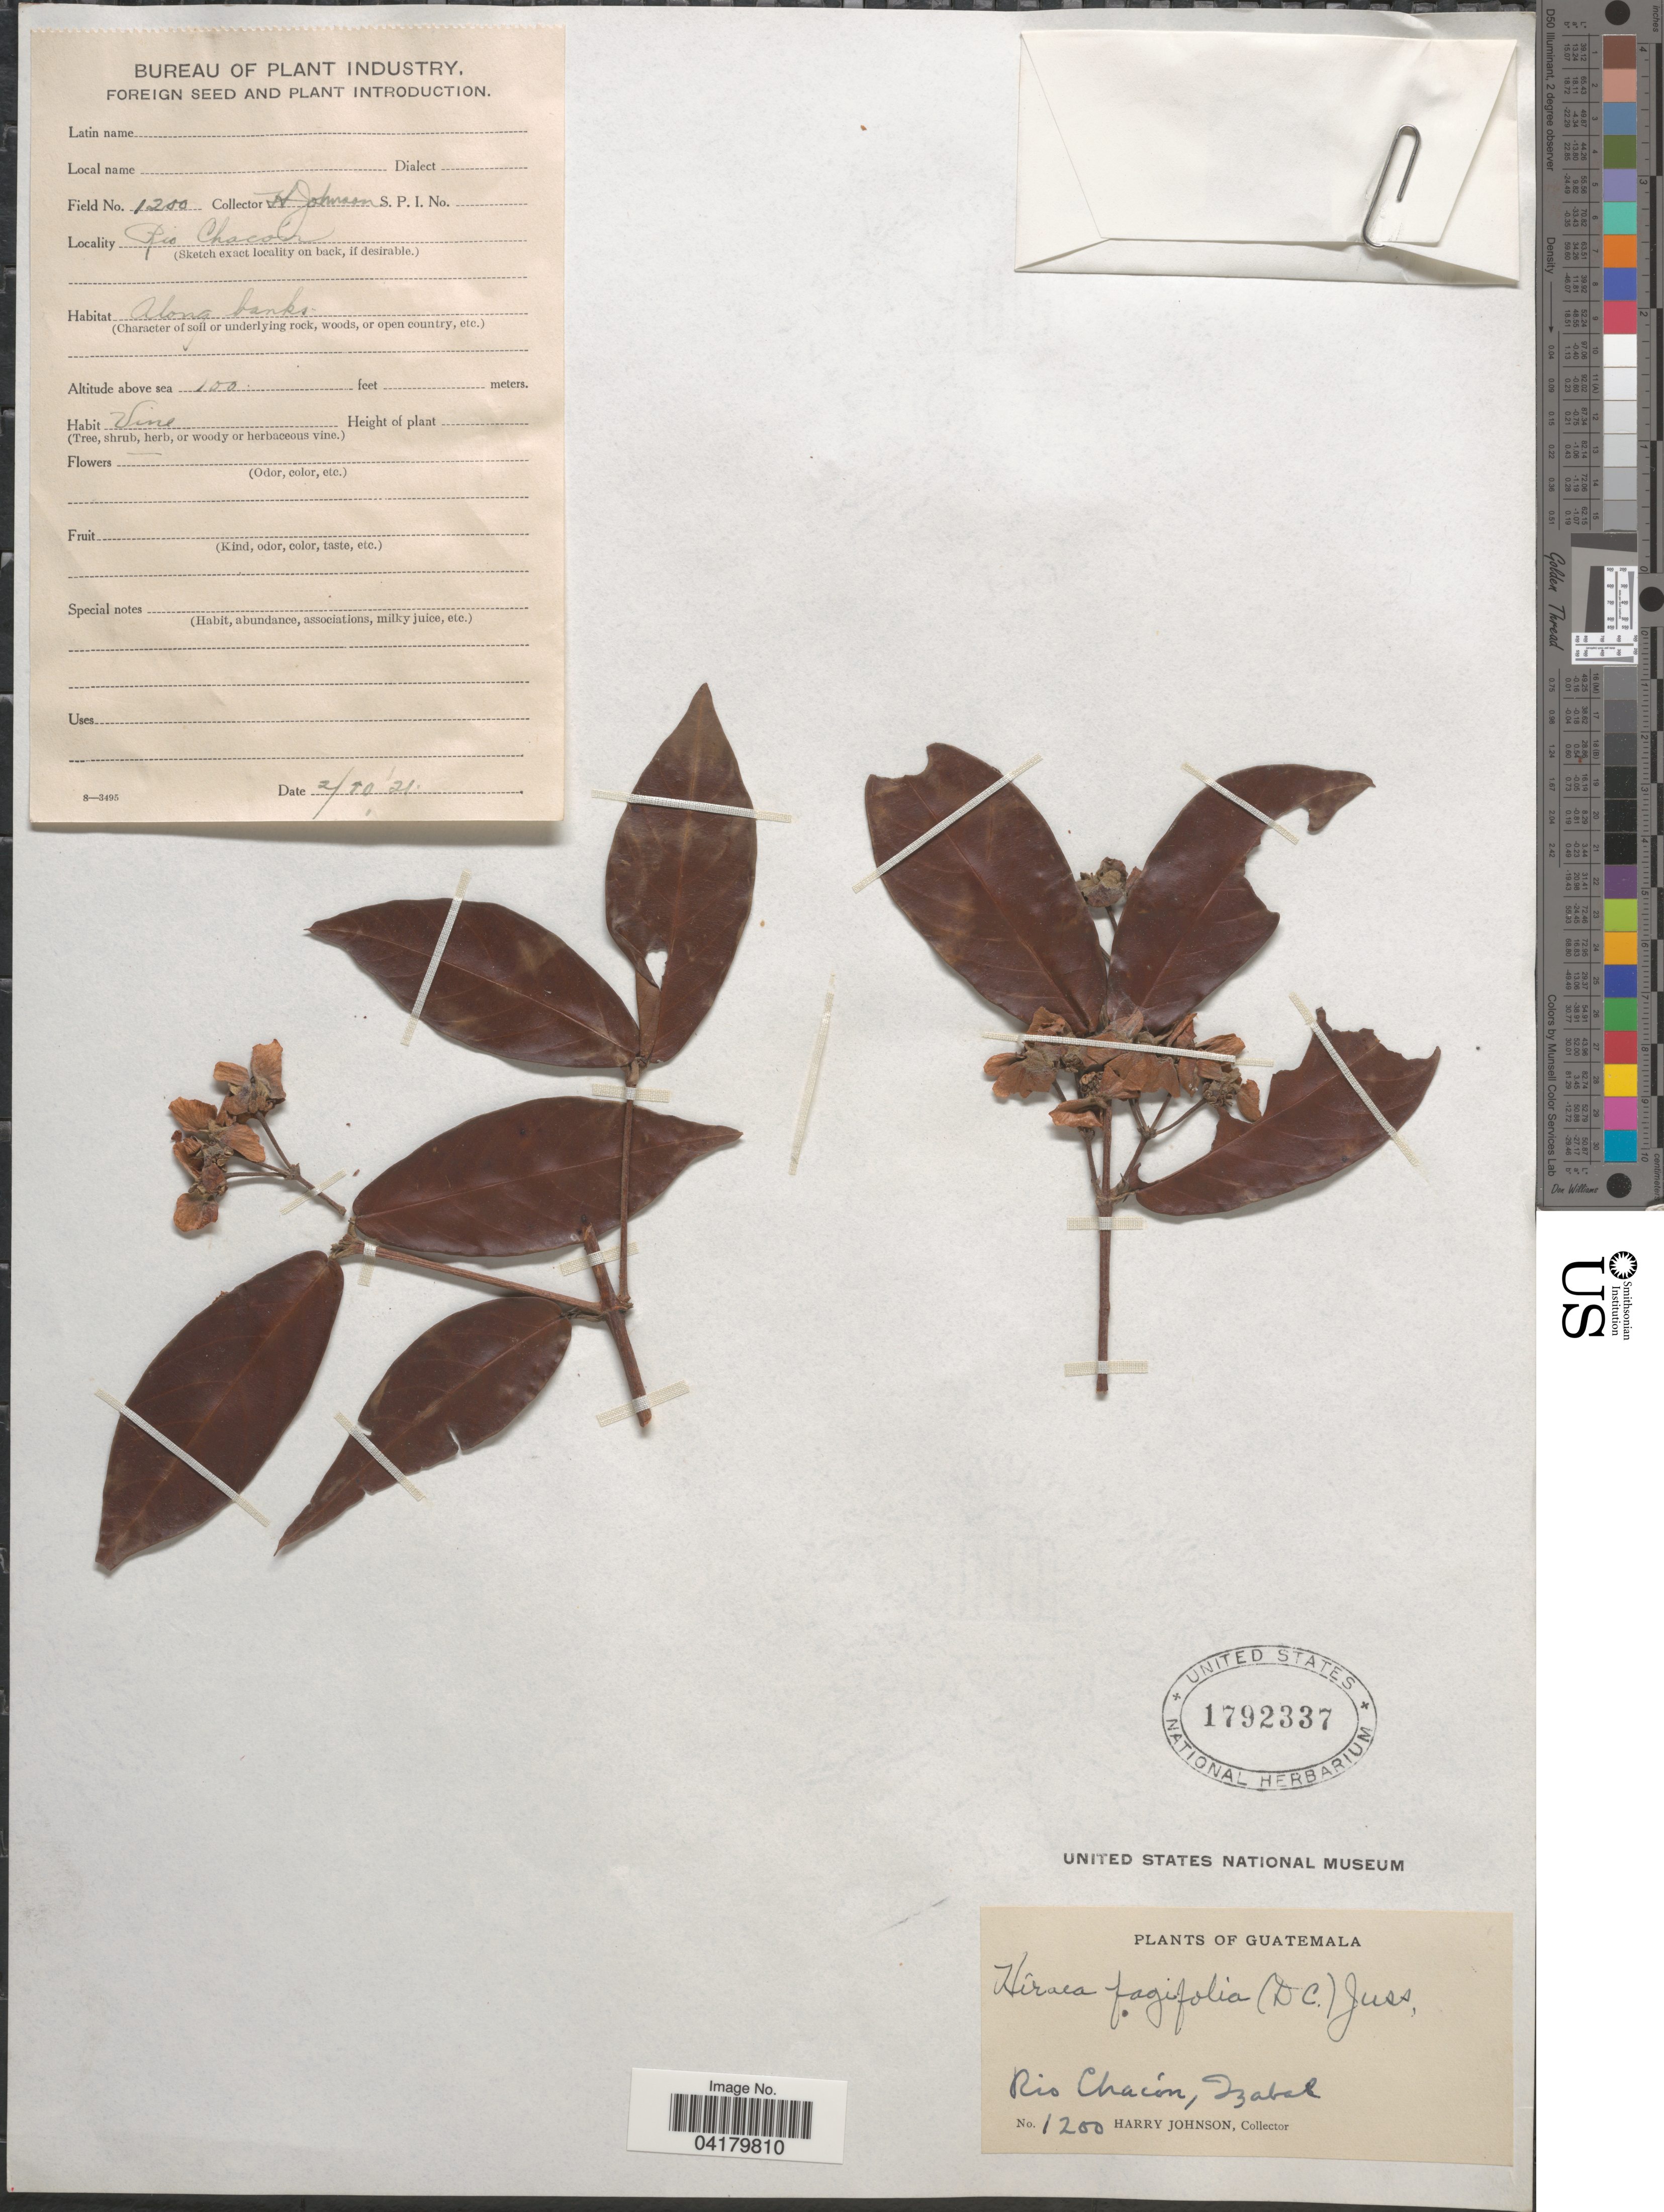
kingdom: Plantae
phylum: Tracheophyta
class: Magnoliopsida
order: Malpighiales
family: Malpighiaceae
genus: Hiraea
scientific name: Hiraea fagifolia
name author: (DC.) A. Juss.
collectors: H. Johnson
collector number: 1200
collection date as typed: Transcribed d/m/y: 2/10/21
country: Guatemala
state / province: Izabal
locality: Rio Chacón.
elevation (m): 30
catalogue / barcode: US 1792337